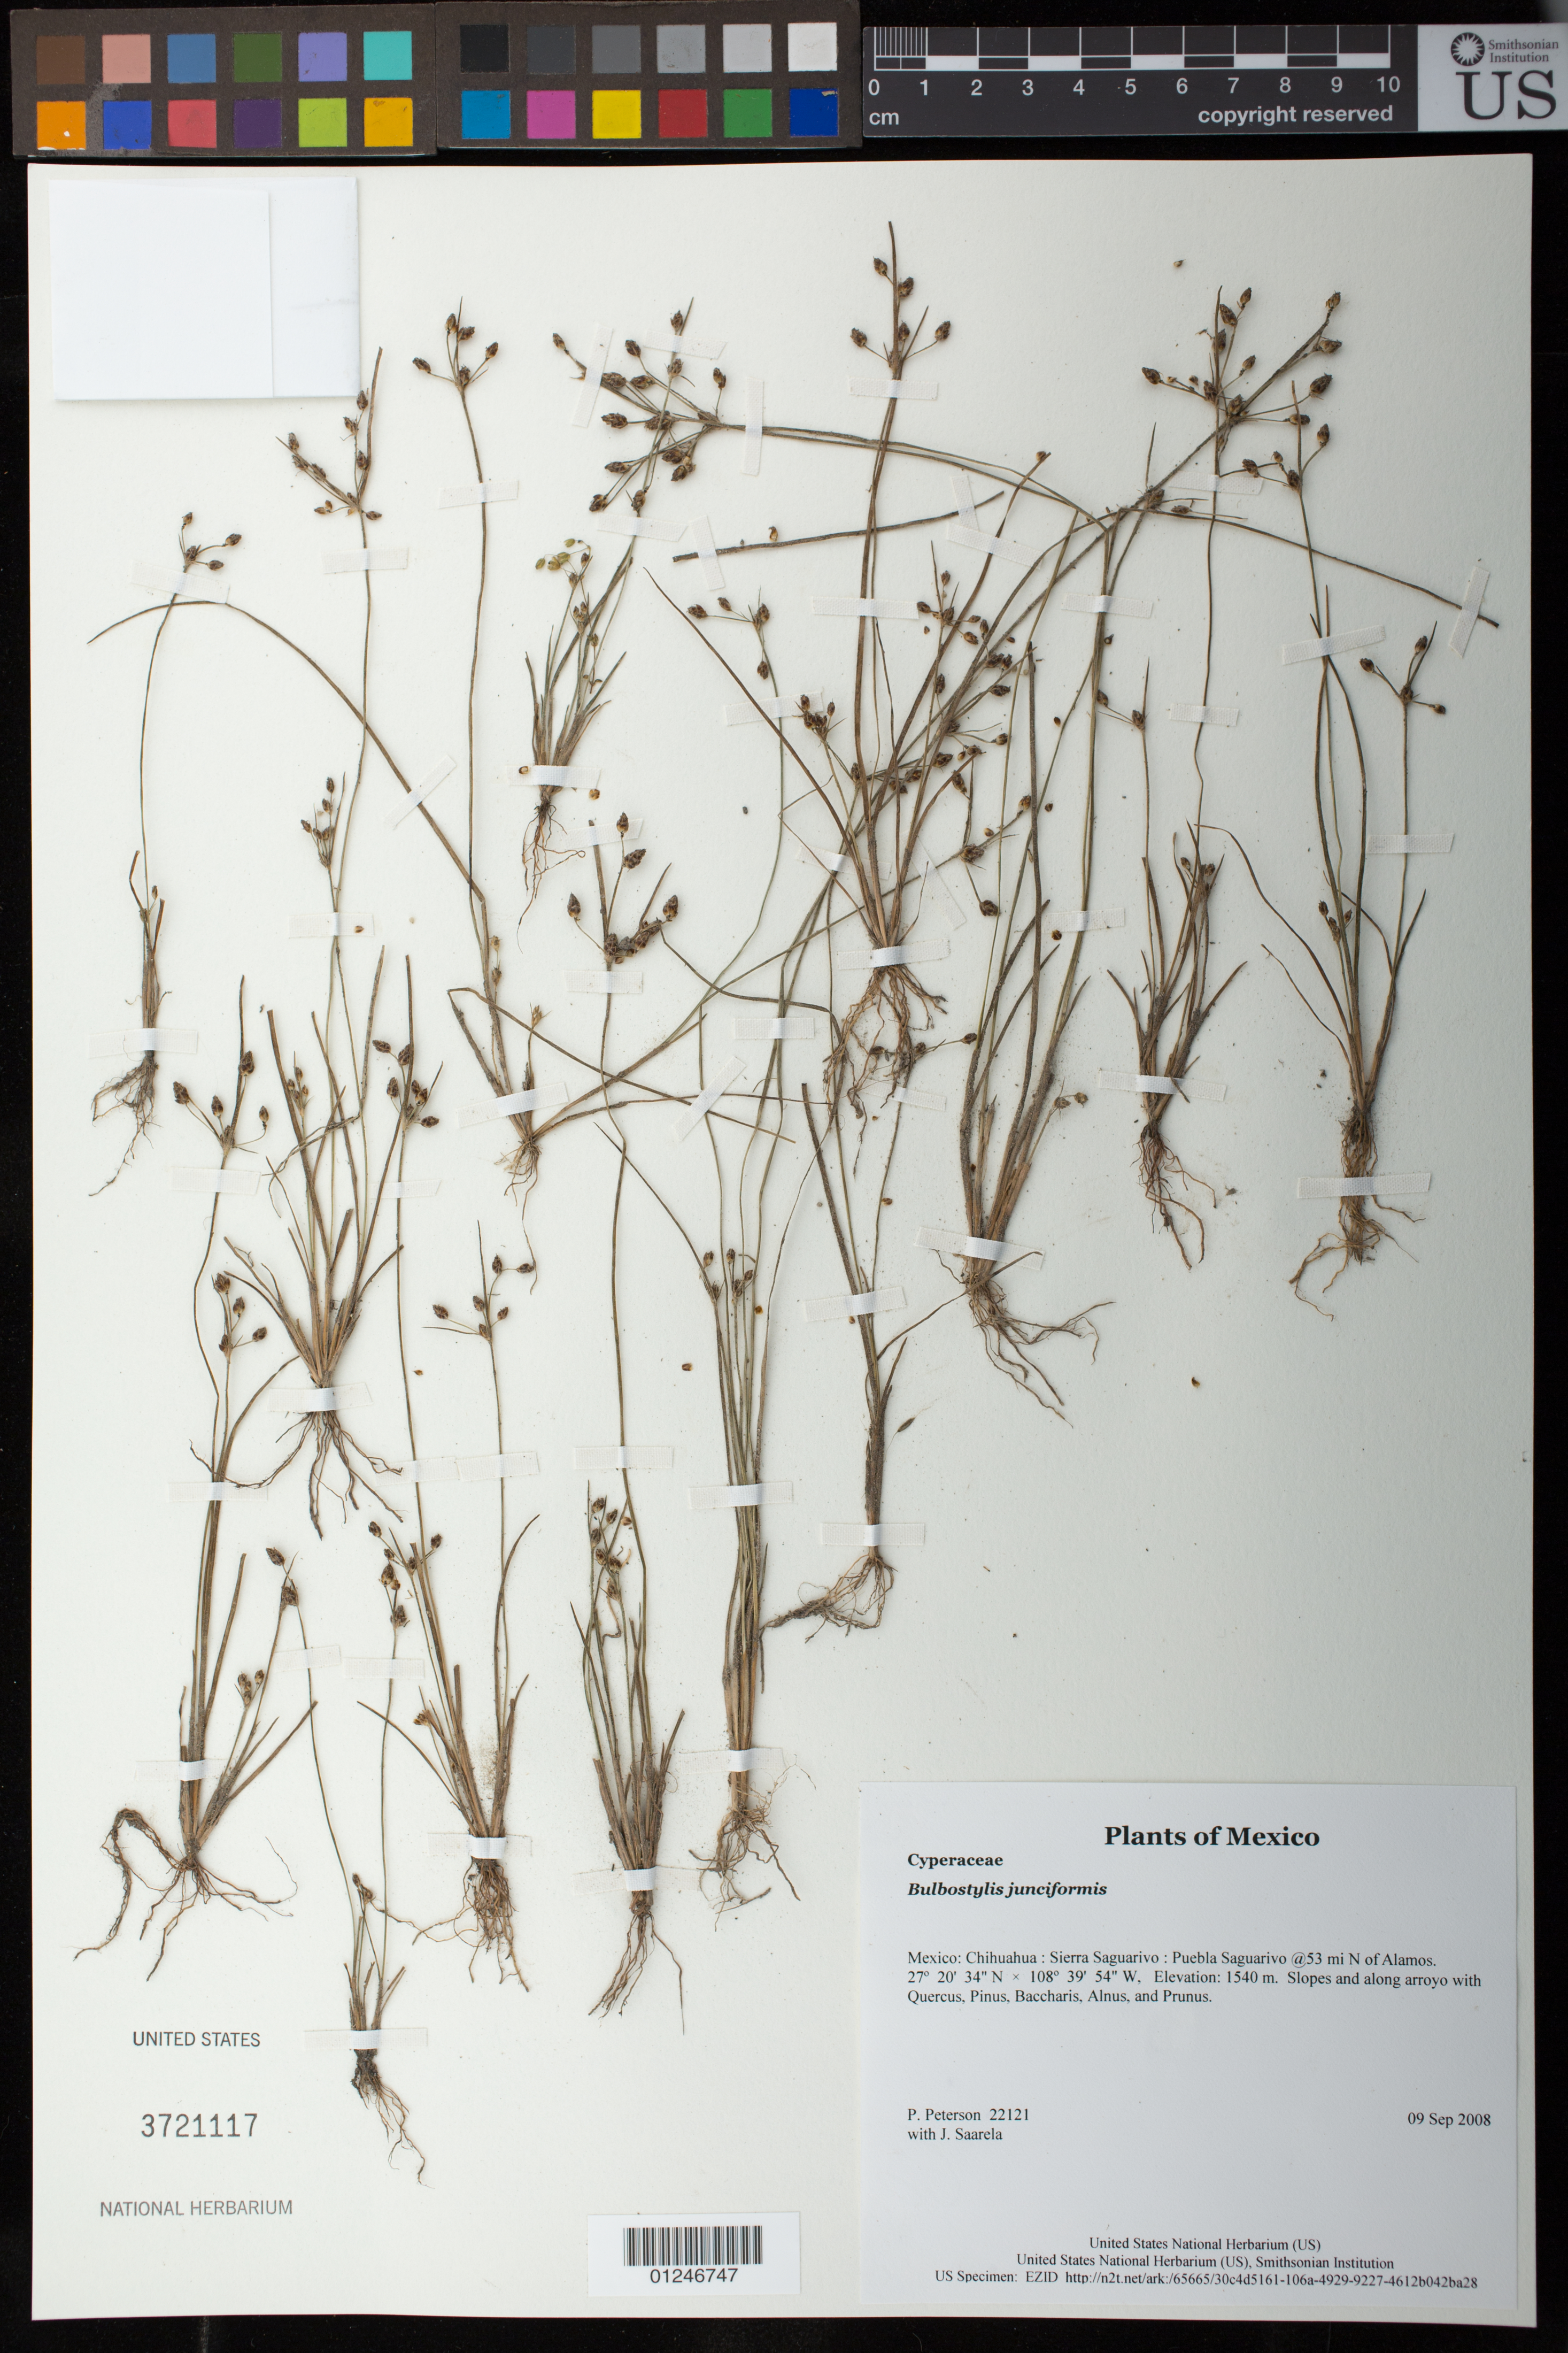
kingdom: Plantae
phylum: Tracheophyta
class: Liliopsida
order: Poales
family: Cyperaceae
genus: Fimbristylis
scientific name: Fimbristylis dichotoma f. annua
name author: (All.) Ohwi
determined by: Strong, Mark T., (BOT), Smithsonian Institution - National Museum of Natural History (UNITED STATES)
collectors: P. M. Peterson & J. Saarela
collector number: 22121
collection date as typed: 09 Sep 2008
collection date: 2008-09-09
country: Mexico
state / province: Chihuahua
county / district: Sierra Saguarivo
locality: Puebla Saguarivo @53 mi N of Alamos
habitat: Slopes and along arroyo with Quercus, Pinus, Baccharis, Alnus, and Prunus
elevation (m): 1540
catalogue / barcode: US 3721117